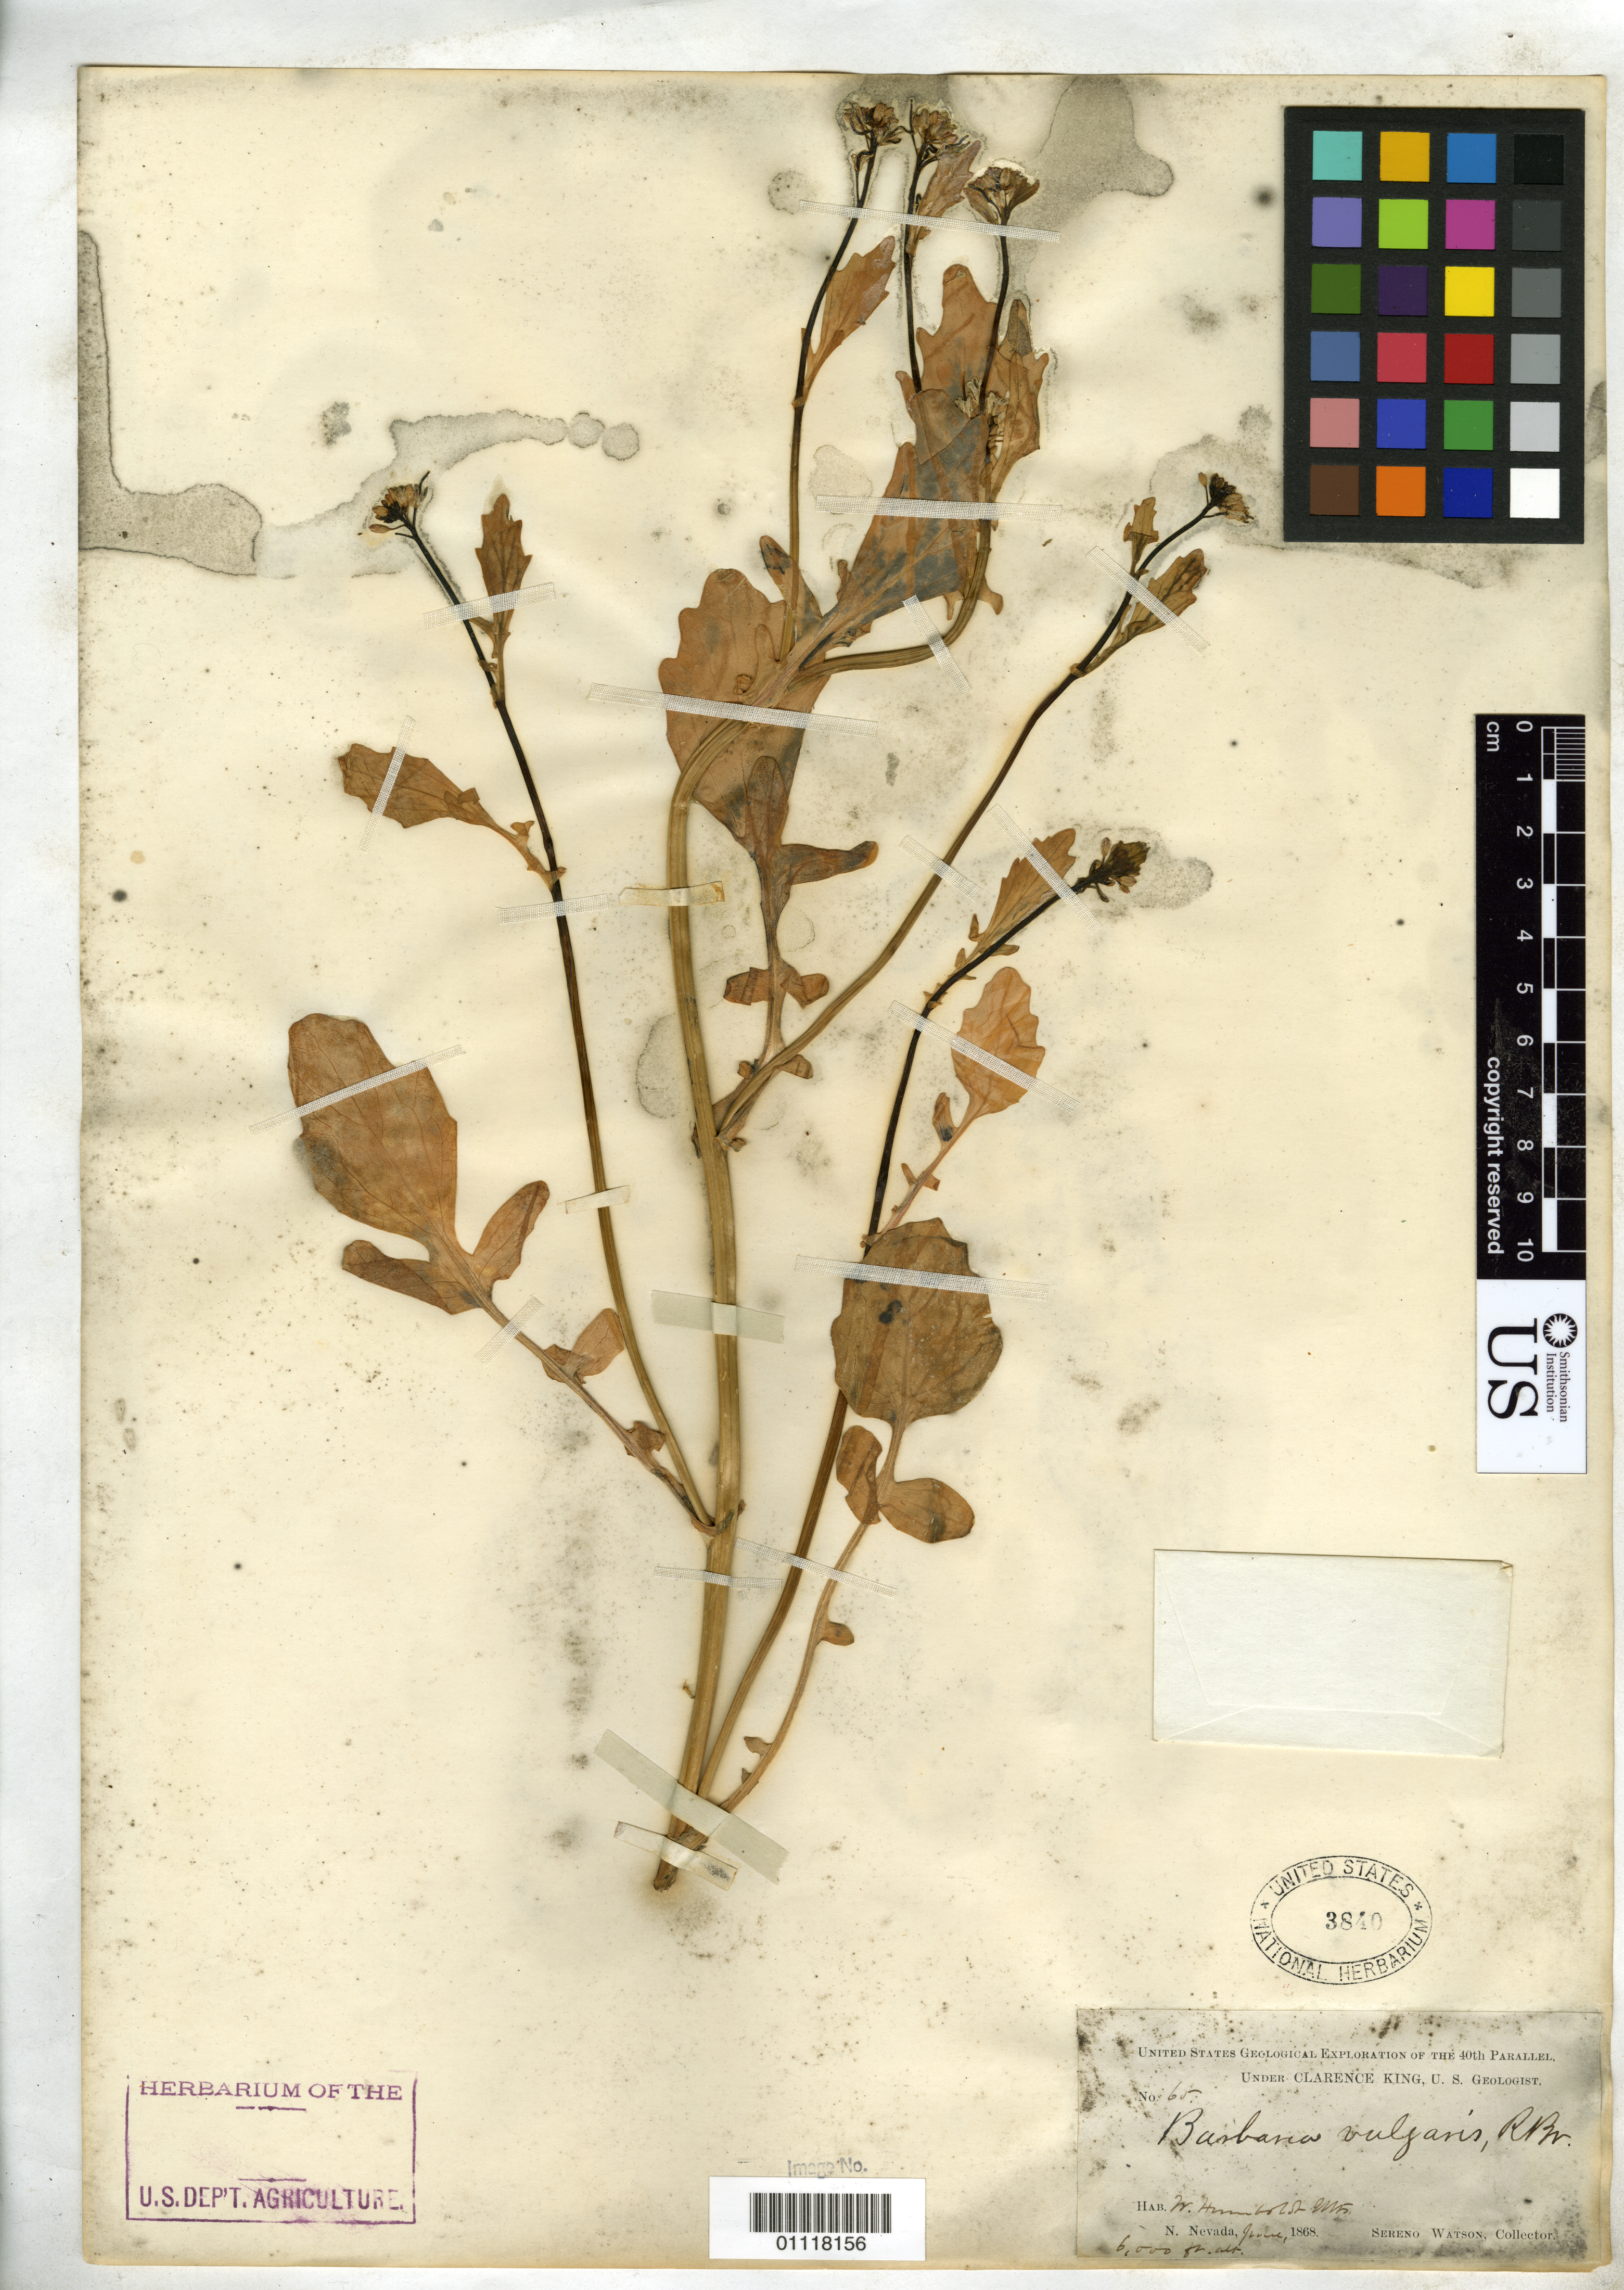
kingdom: Plantae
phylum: Tracheophyta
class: Magnoliopsida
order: Brassicales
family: Brassicaceae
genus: Barbarea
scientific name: Barbarea vulgaris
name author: W.T. Aiton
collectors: S. Watson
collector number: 65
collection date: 1868-06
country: United States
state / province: Nevada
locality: N. Nevada, W. Humboldt Mts.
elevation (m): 1829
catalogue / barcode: US 3840